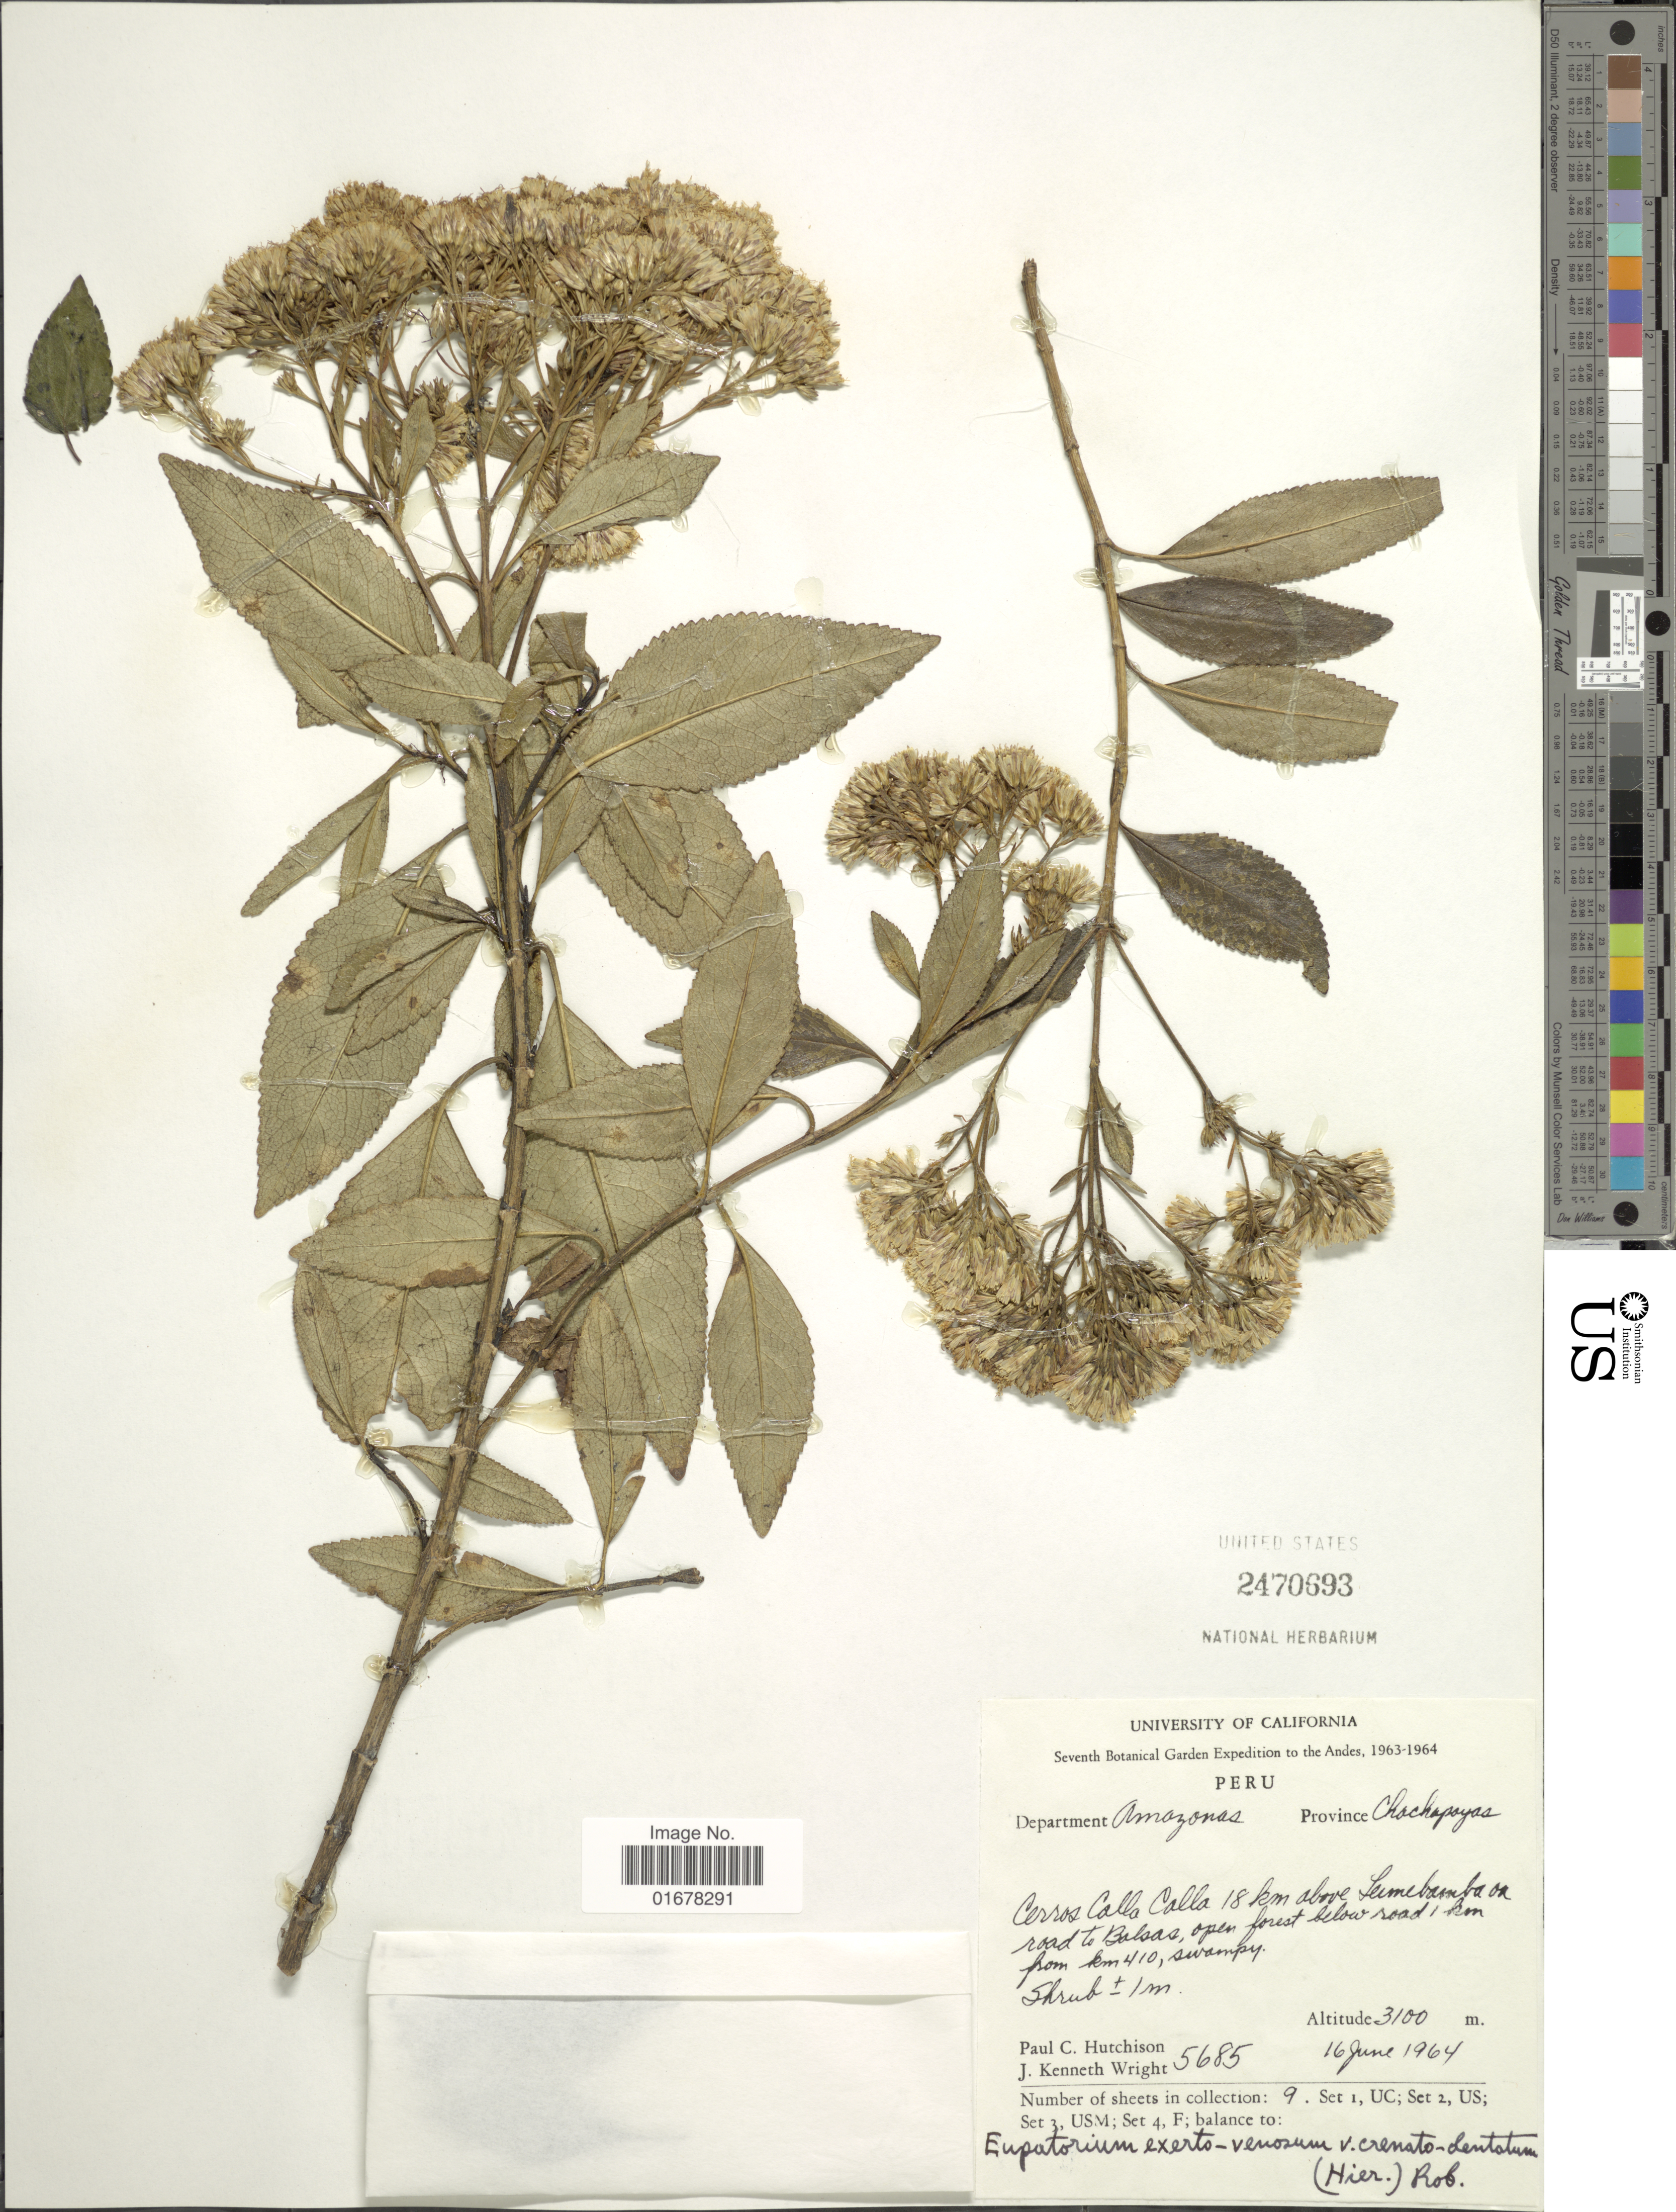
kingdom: Plantae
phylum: Tracheophyta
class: Magnoliopsida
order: Asterales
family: Asteraceae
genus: Ageratina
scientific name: Ageratina exserto-venosa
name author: (Klatt) R.M. King & H. Rob.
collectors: P. C. Hutchison & J. K. Wright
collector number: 5685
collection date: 1964-06-16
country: Peru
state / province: Amazonas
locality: Department Amazonas, Province Chachapoyas, Cerro Calla Calla 18 km above Leimebamba on road to Balsas, open forest below road 1 km from km 410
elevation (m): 3100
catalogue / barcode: US 2470693